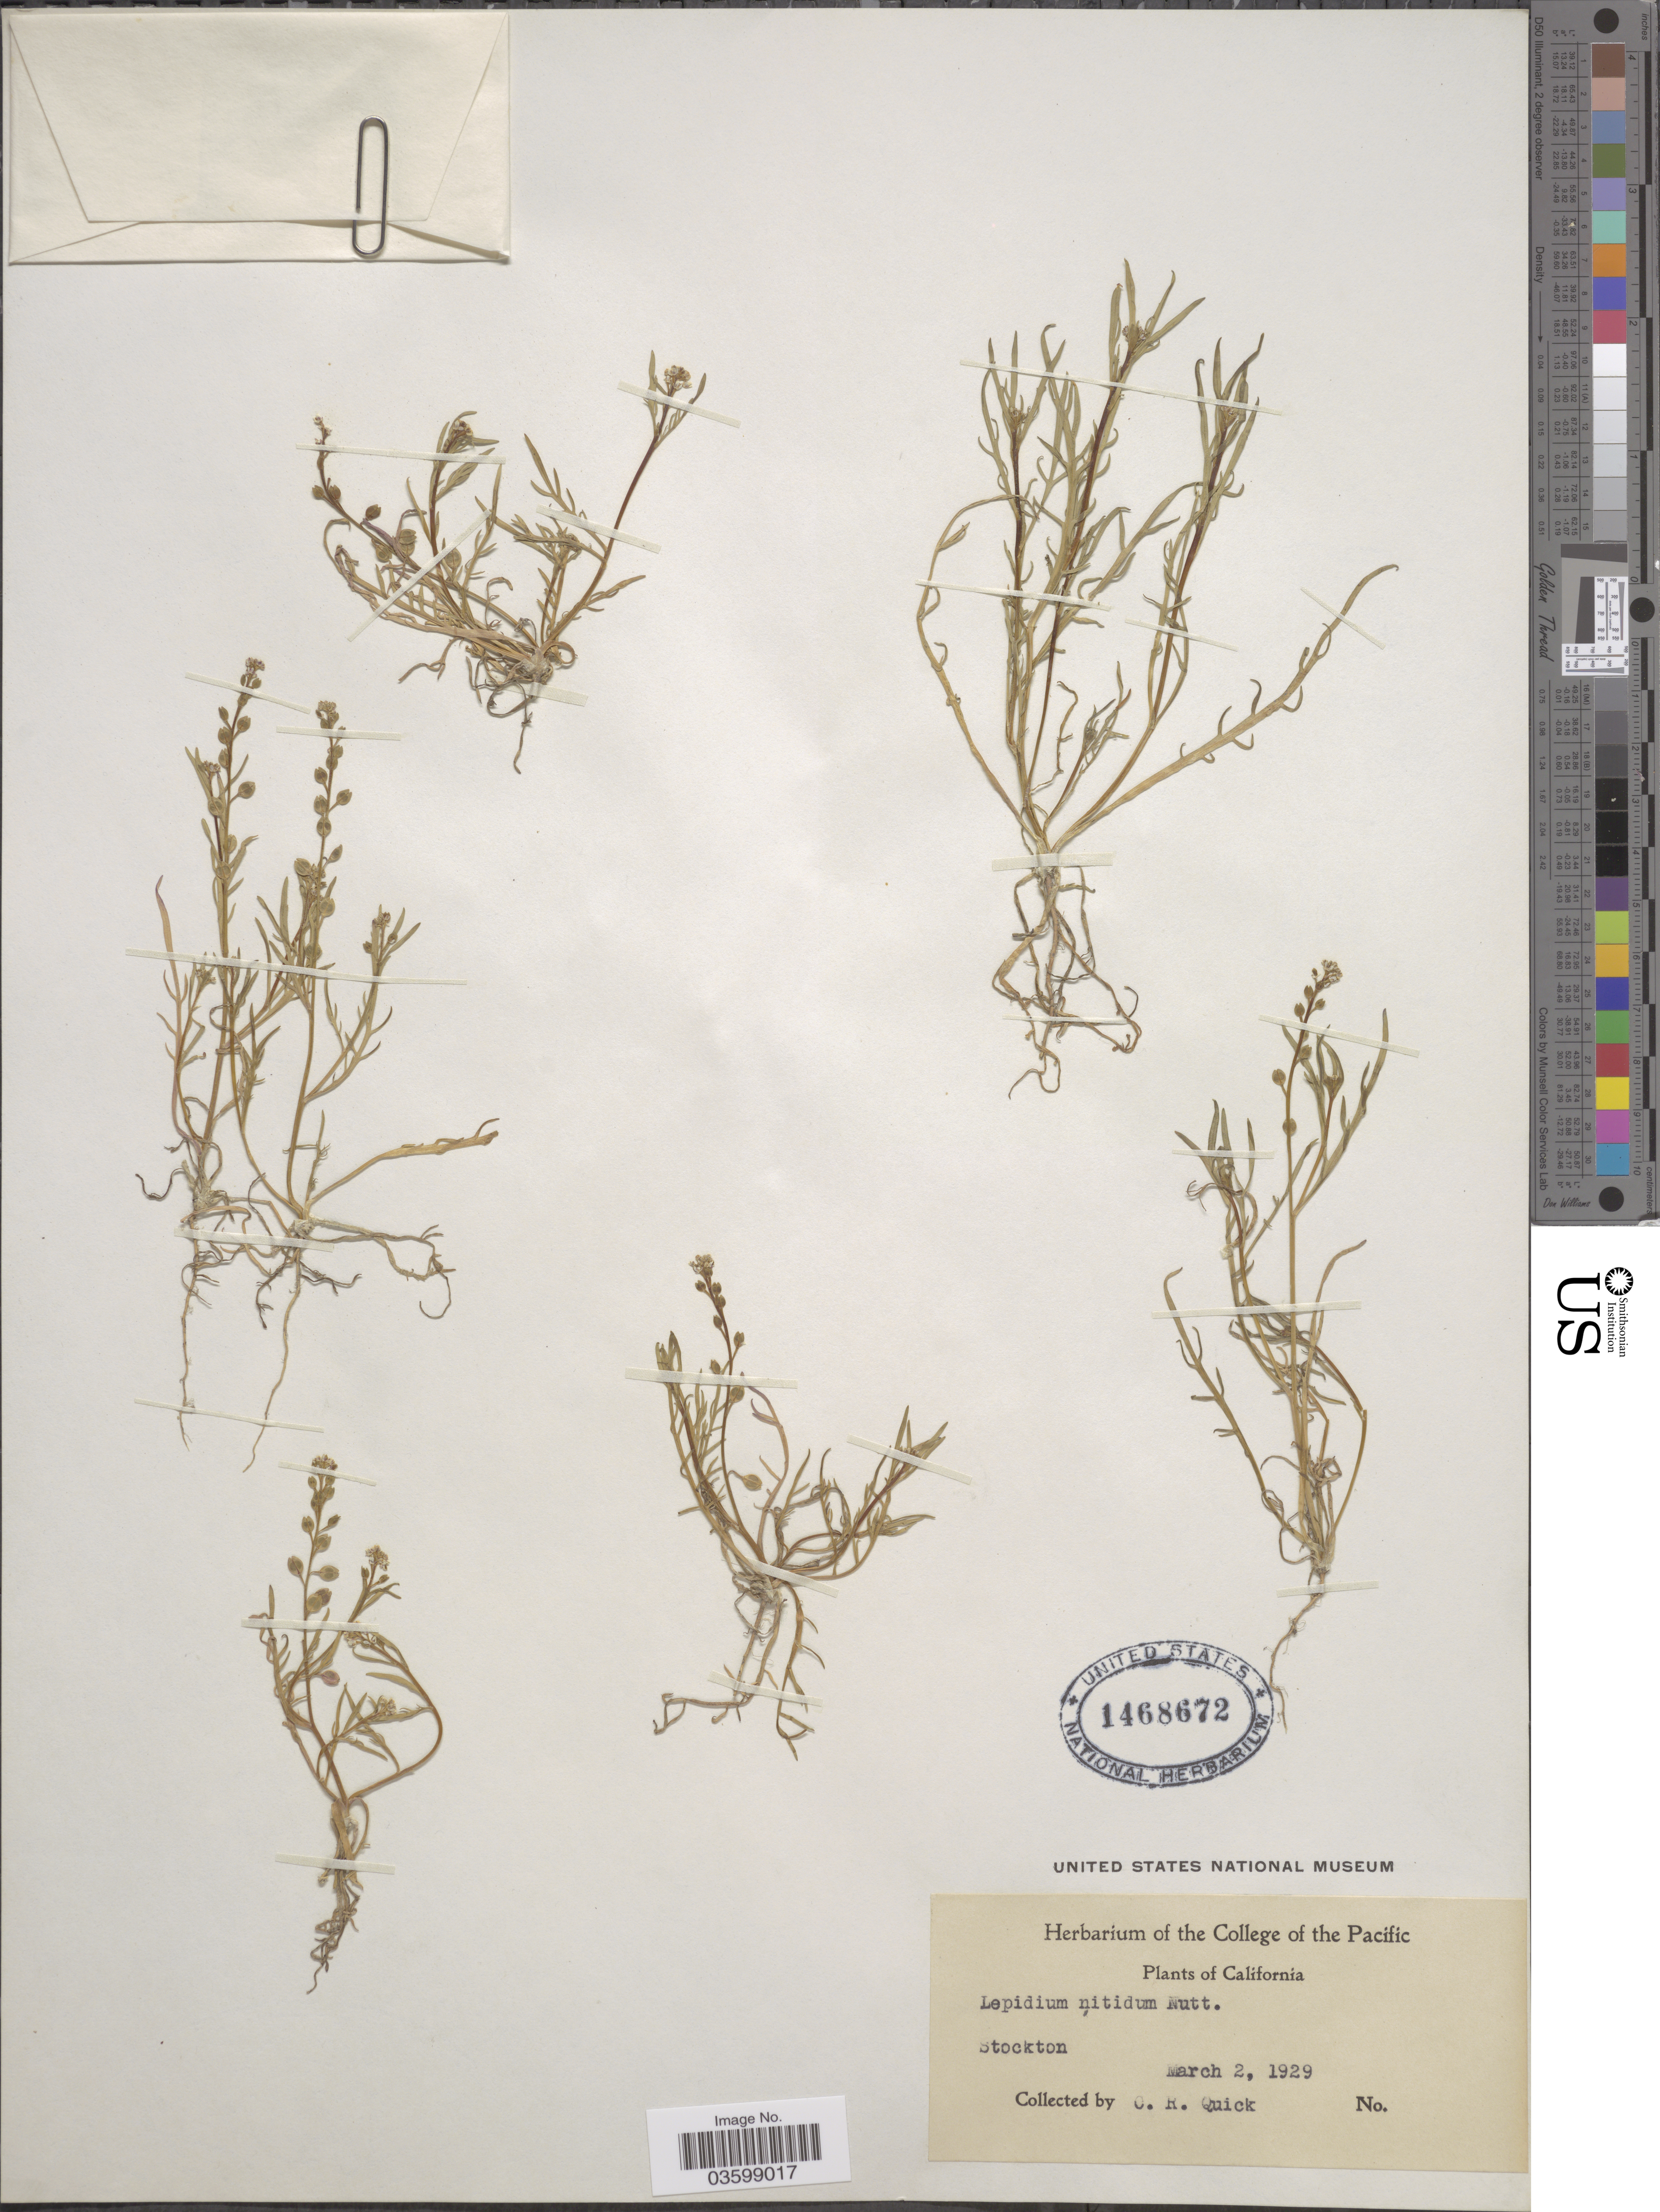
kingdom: Plantae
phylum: Tracheophyta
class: Magnoliopsida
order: Brassicales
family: Brassicaceae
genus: Lepidium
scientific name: Lepidium nitidum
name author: Nutt.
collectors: C. Quick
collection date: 1929-03-02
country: United States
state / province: California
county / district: San Joaquin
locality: Stockton.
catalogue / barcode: US 1468672